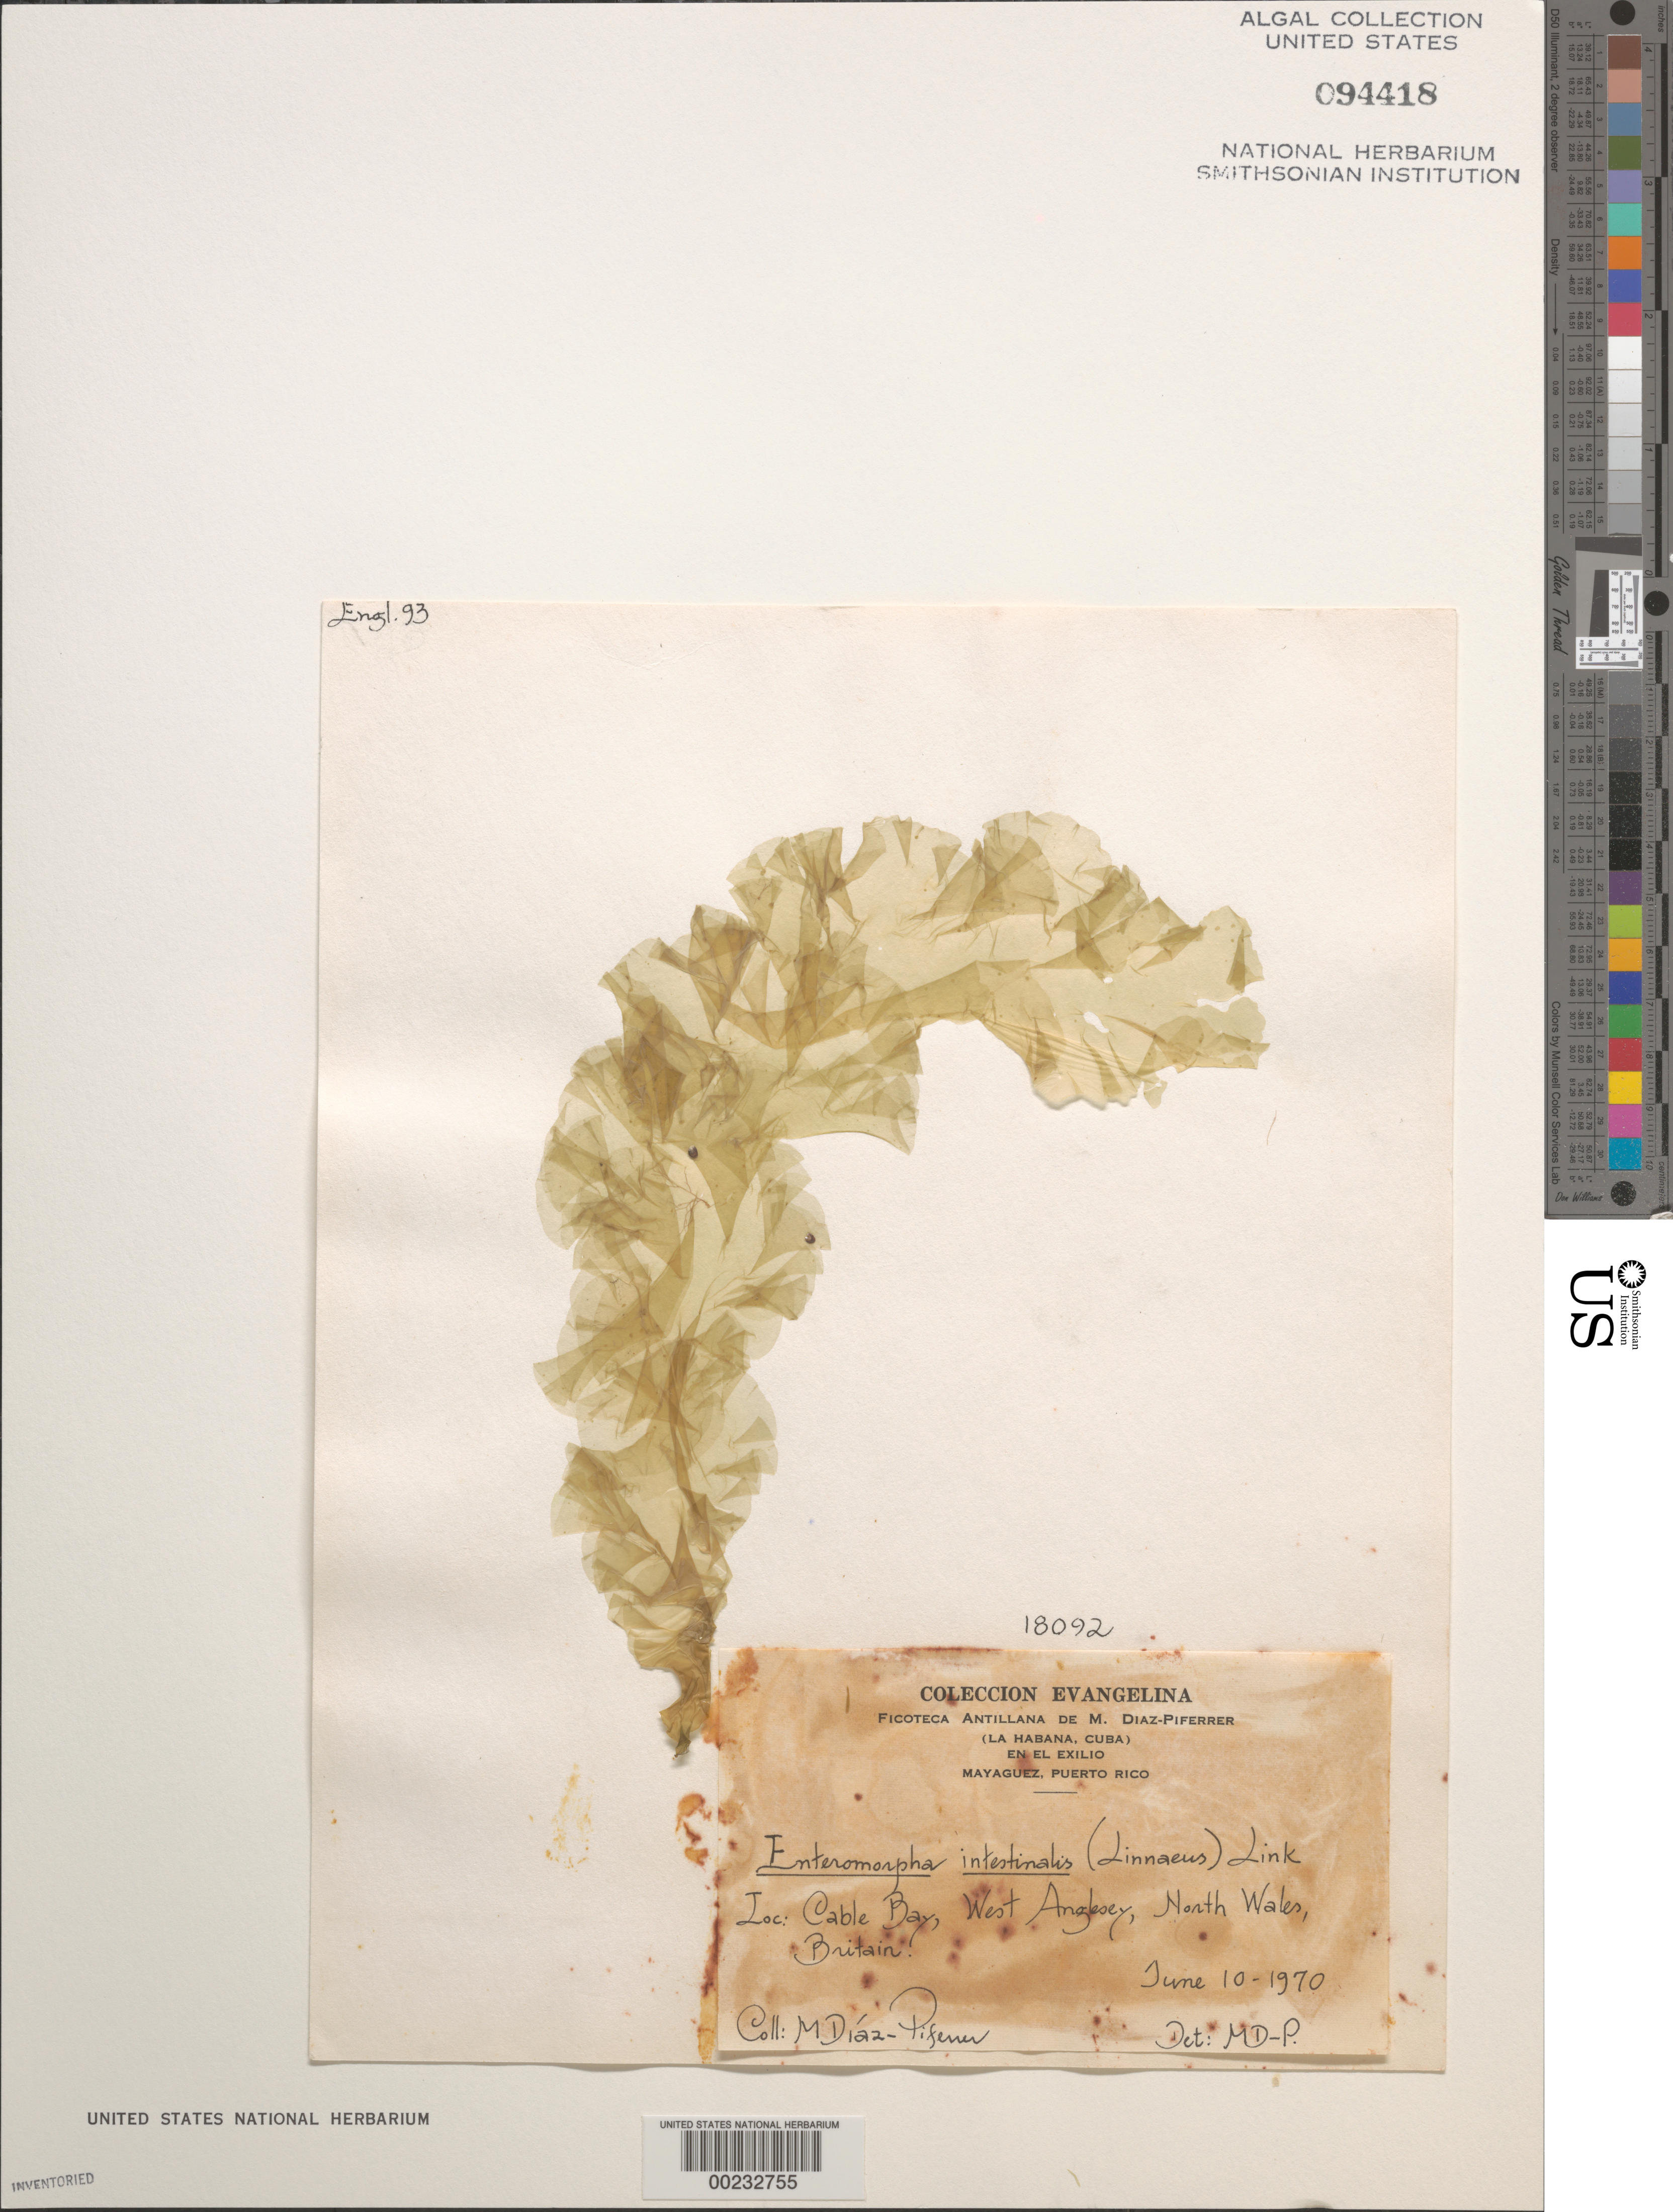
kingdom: Plantae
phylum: Chlorophyta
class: Ulvophyceae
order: Ulvales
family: Ulvaceae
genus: Ulva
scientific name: Ulva intestinalis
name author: L.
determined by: Algae name updating Project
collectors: M. Diaz-Piferrer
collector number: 18092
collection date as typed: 10 Jun 1970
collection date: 1970-06-10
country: United Kingdom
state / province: Wales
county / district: Gwynedd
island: Anglesey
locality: Cable Bay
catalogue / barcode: US 94418